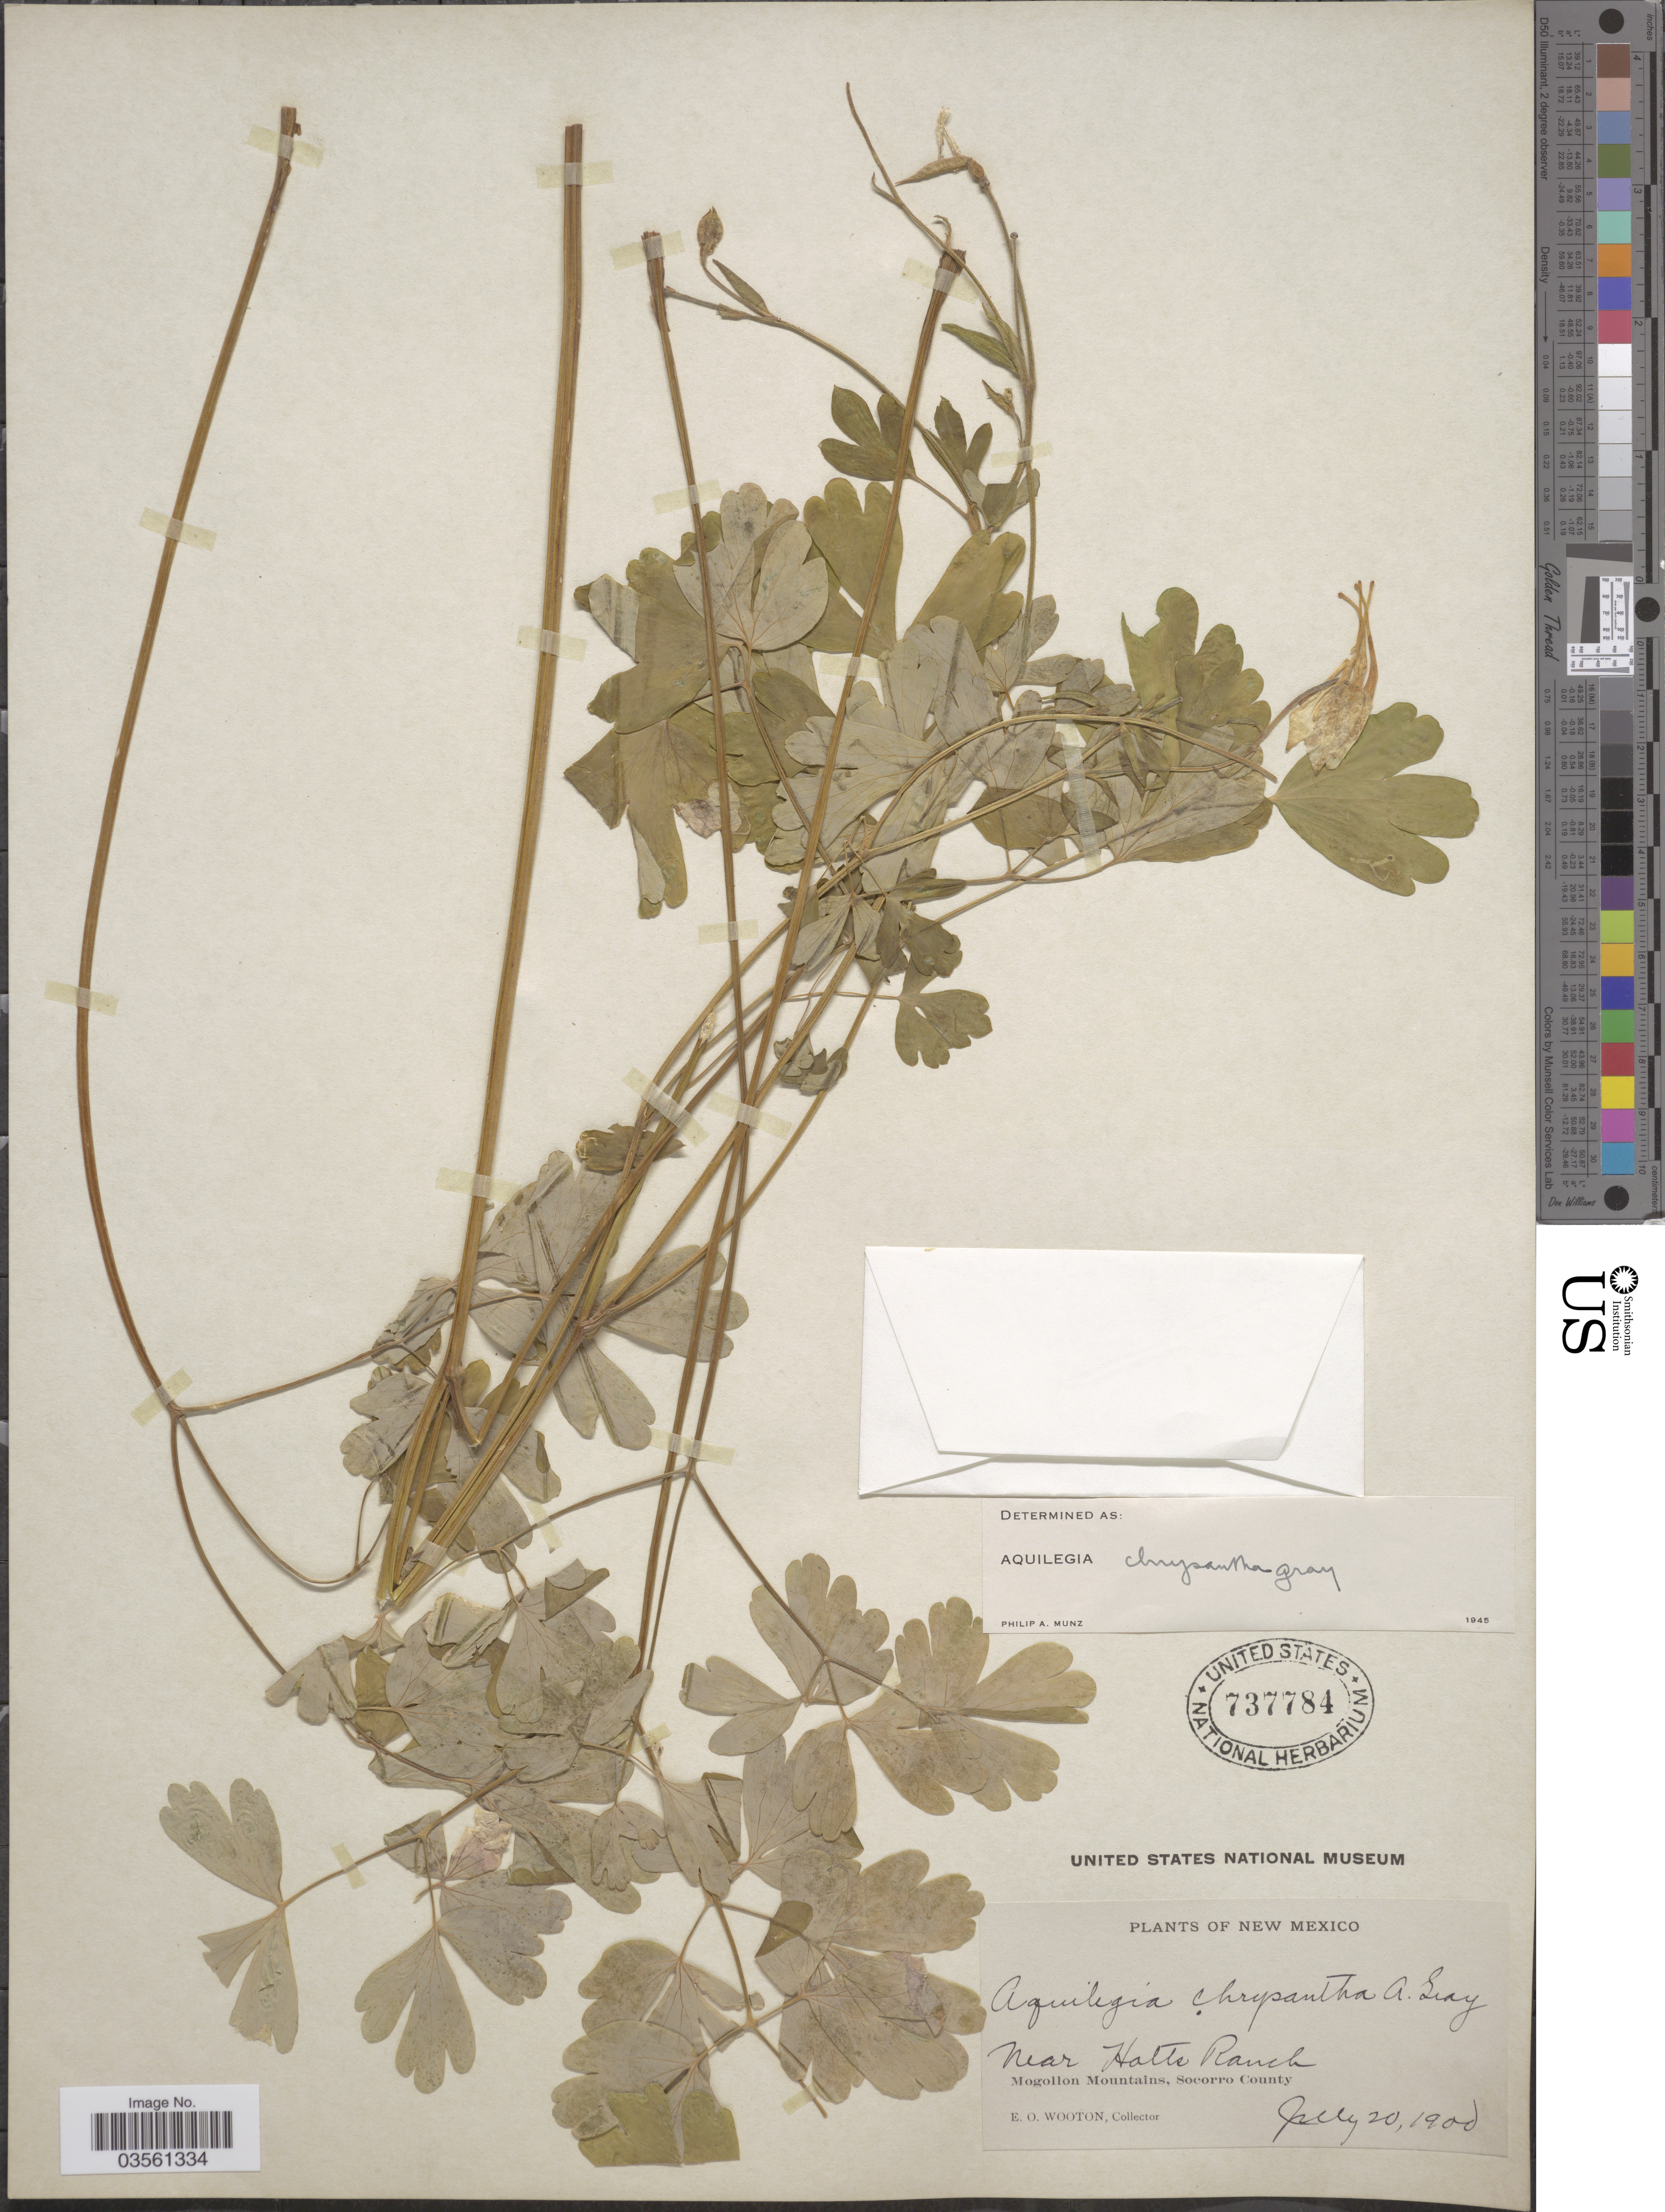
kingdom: Plantae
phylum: Tracheophyta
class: Magnoliopsida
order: Ranunculales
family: Ranunculaceae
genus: Aquilegia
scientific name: Aquilegia chrysantha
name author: A. Gray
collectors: E. O. Wooton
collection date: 1900-07-20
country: United States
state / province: New Mexico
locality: Near Holts Ranch. Mogollon Mountains, Socorro County.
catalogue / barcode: US 737784